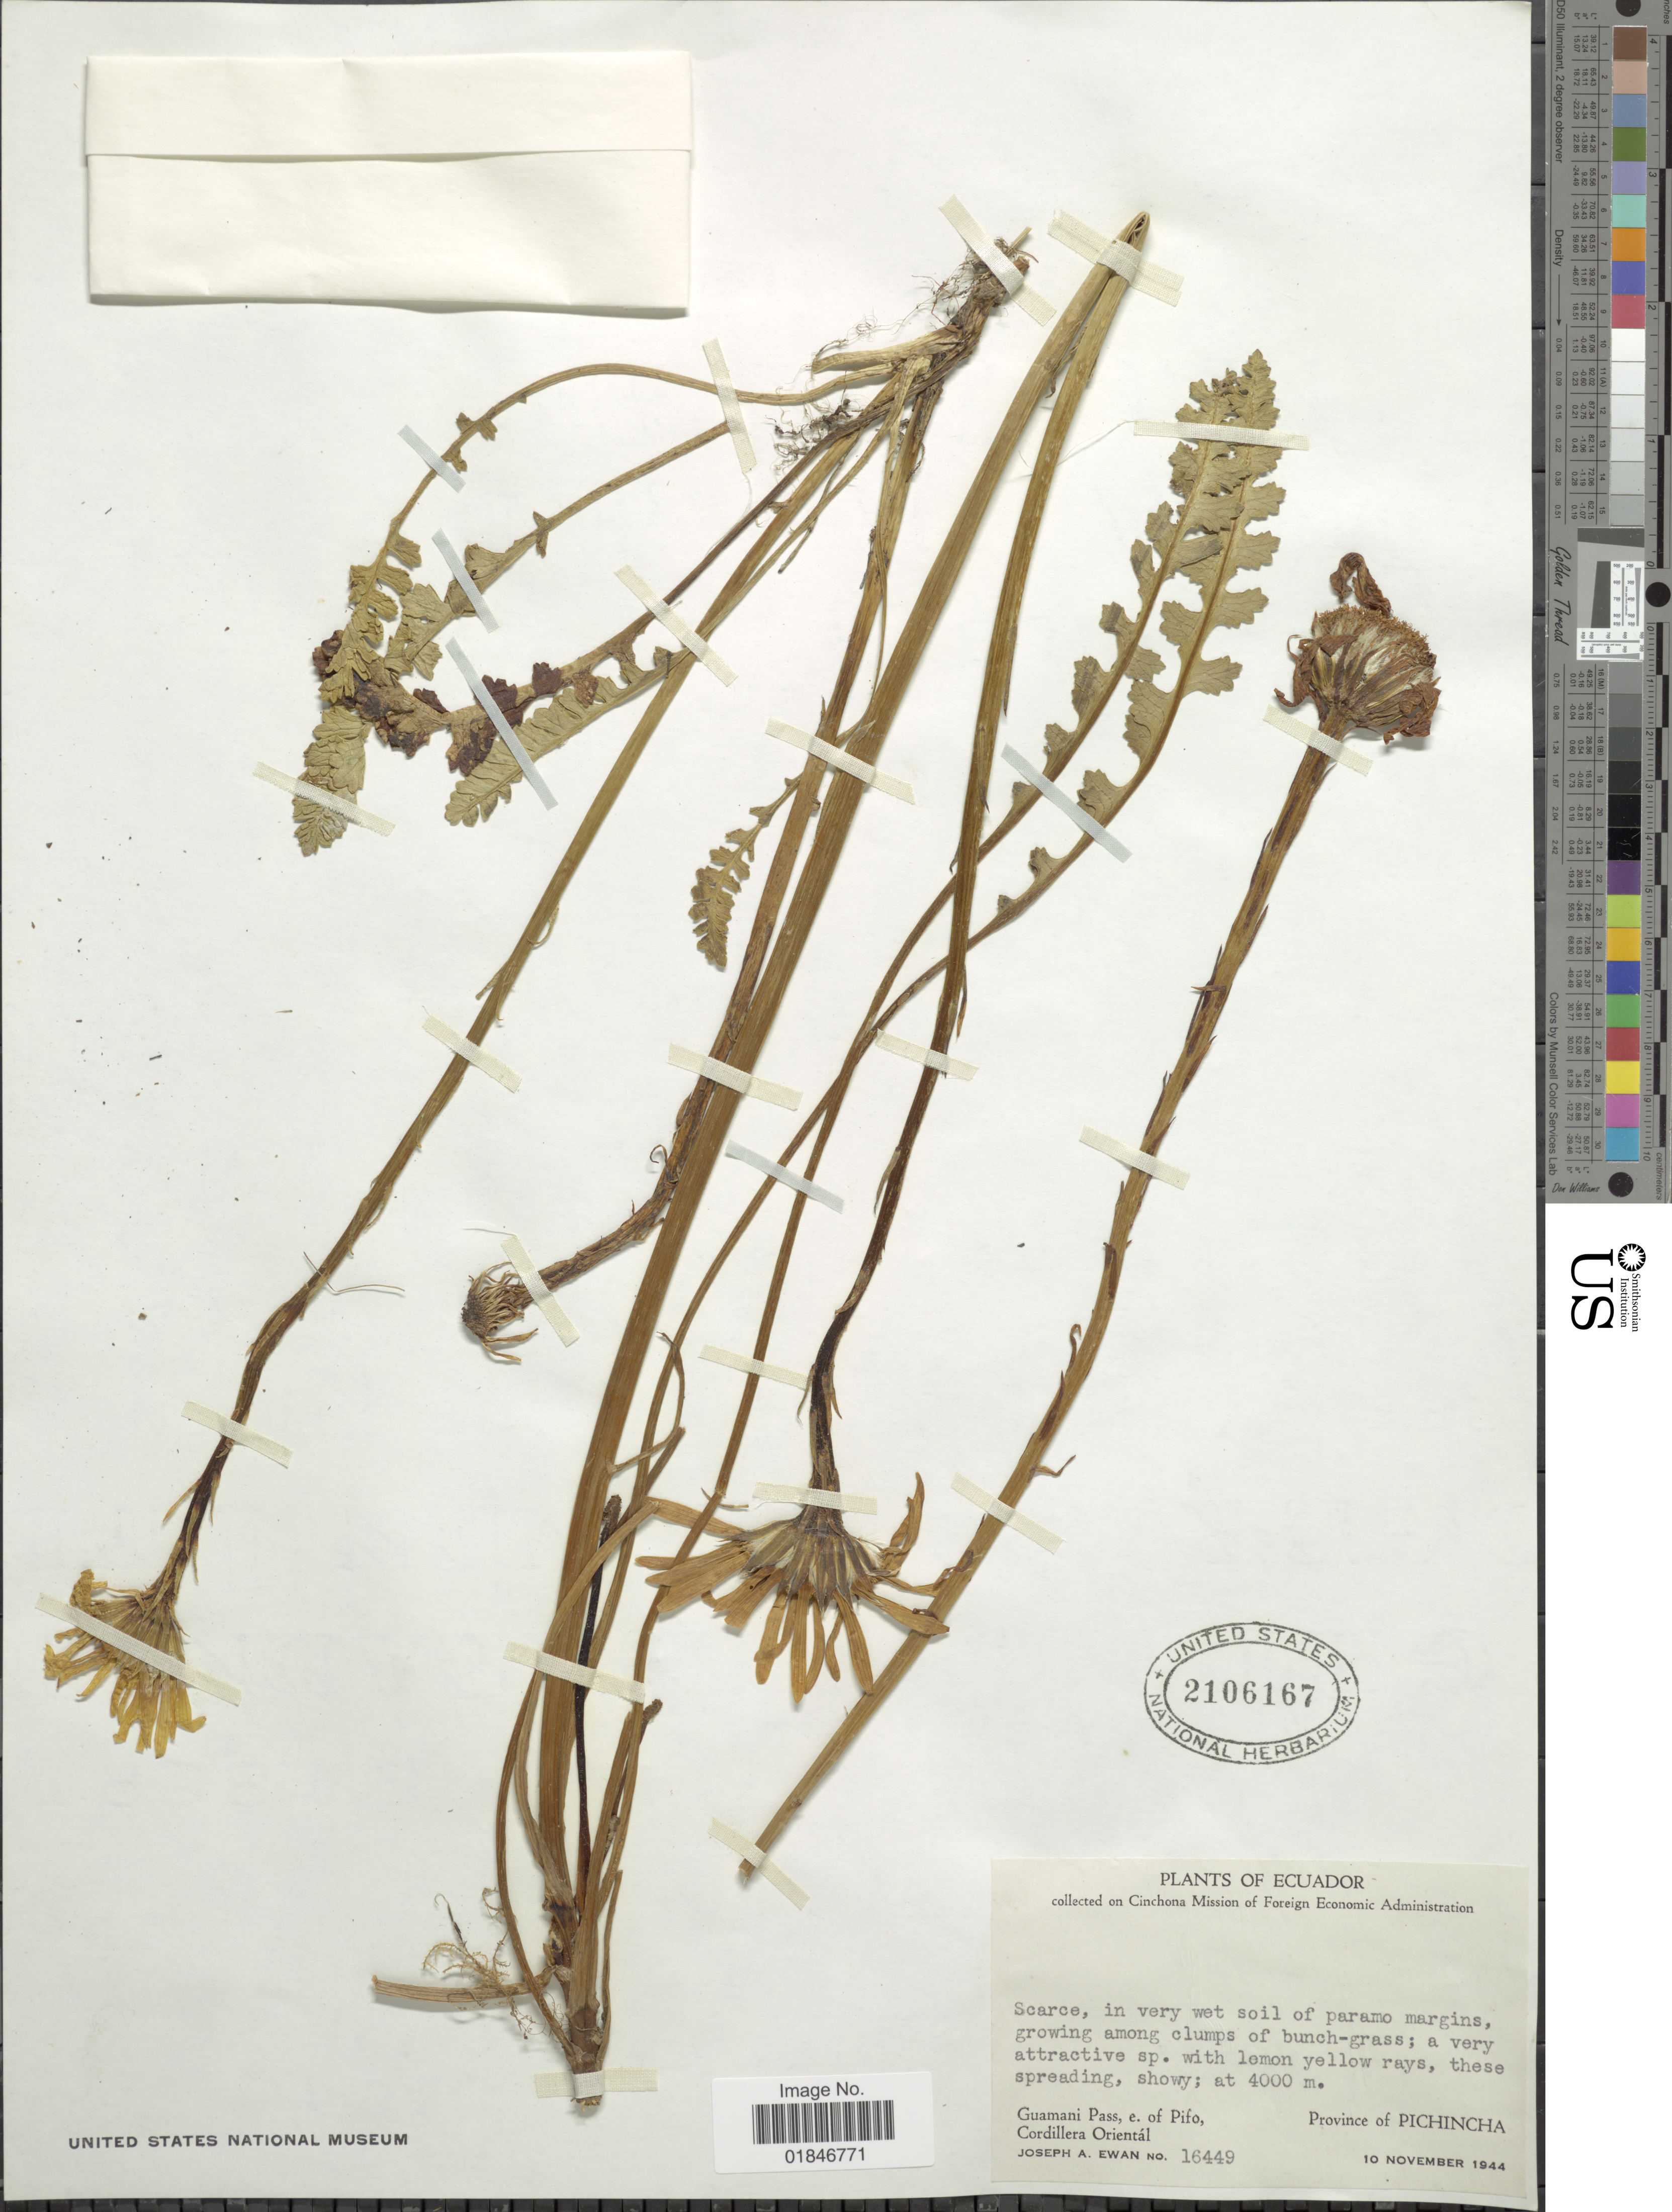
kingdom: Plantae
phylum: Tracheophyta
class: Magnoliopsida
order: Asterales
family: Asteraceae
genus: Dorobaea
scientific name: Dorobaea pimpinellifolia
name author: (Kunth) B. Nord.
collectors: J. A. Ewan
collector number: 16449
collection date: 1944-11-10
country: Ecuador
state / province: Pichincha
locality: Guamani Pass, e. of Pifo. Cordillera Oriental.Province of Pichincha.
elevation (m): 4000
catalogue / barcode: US 2106167